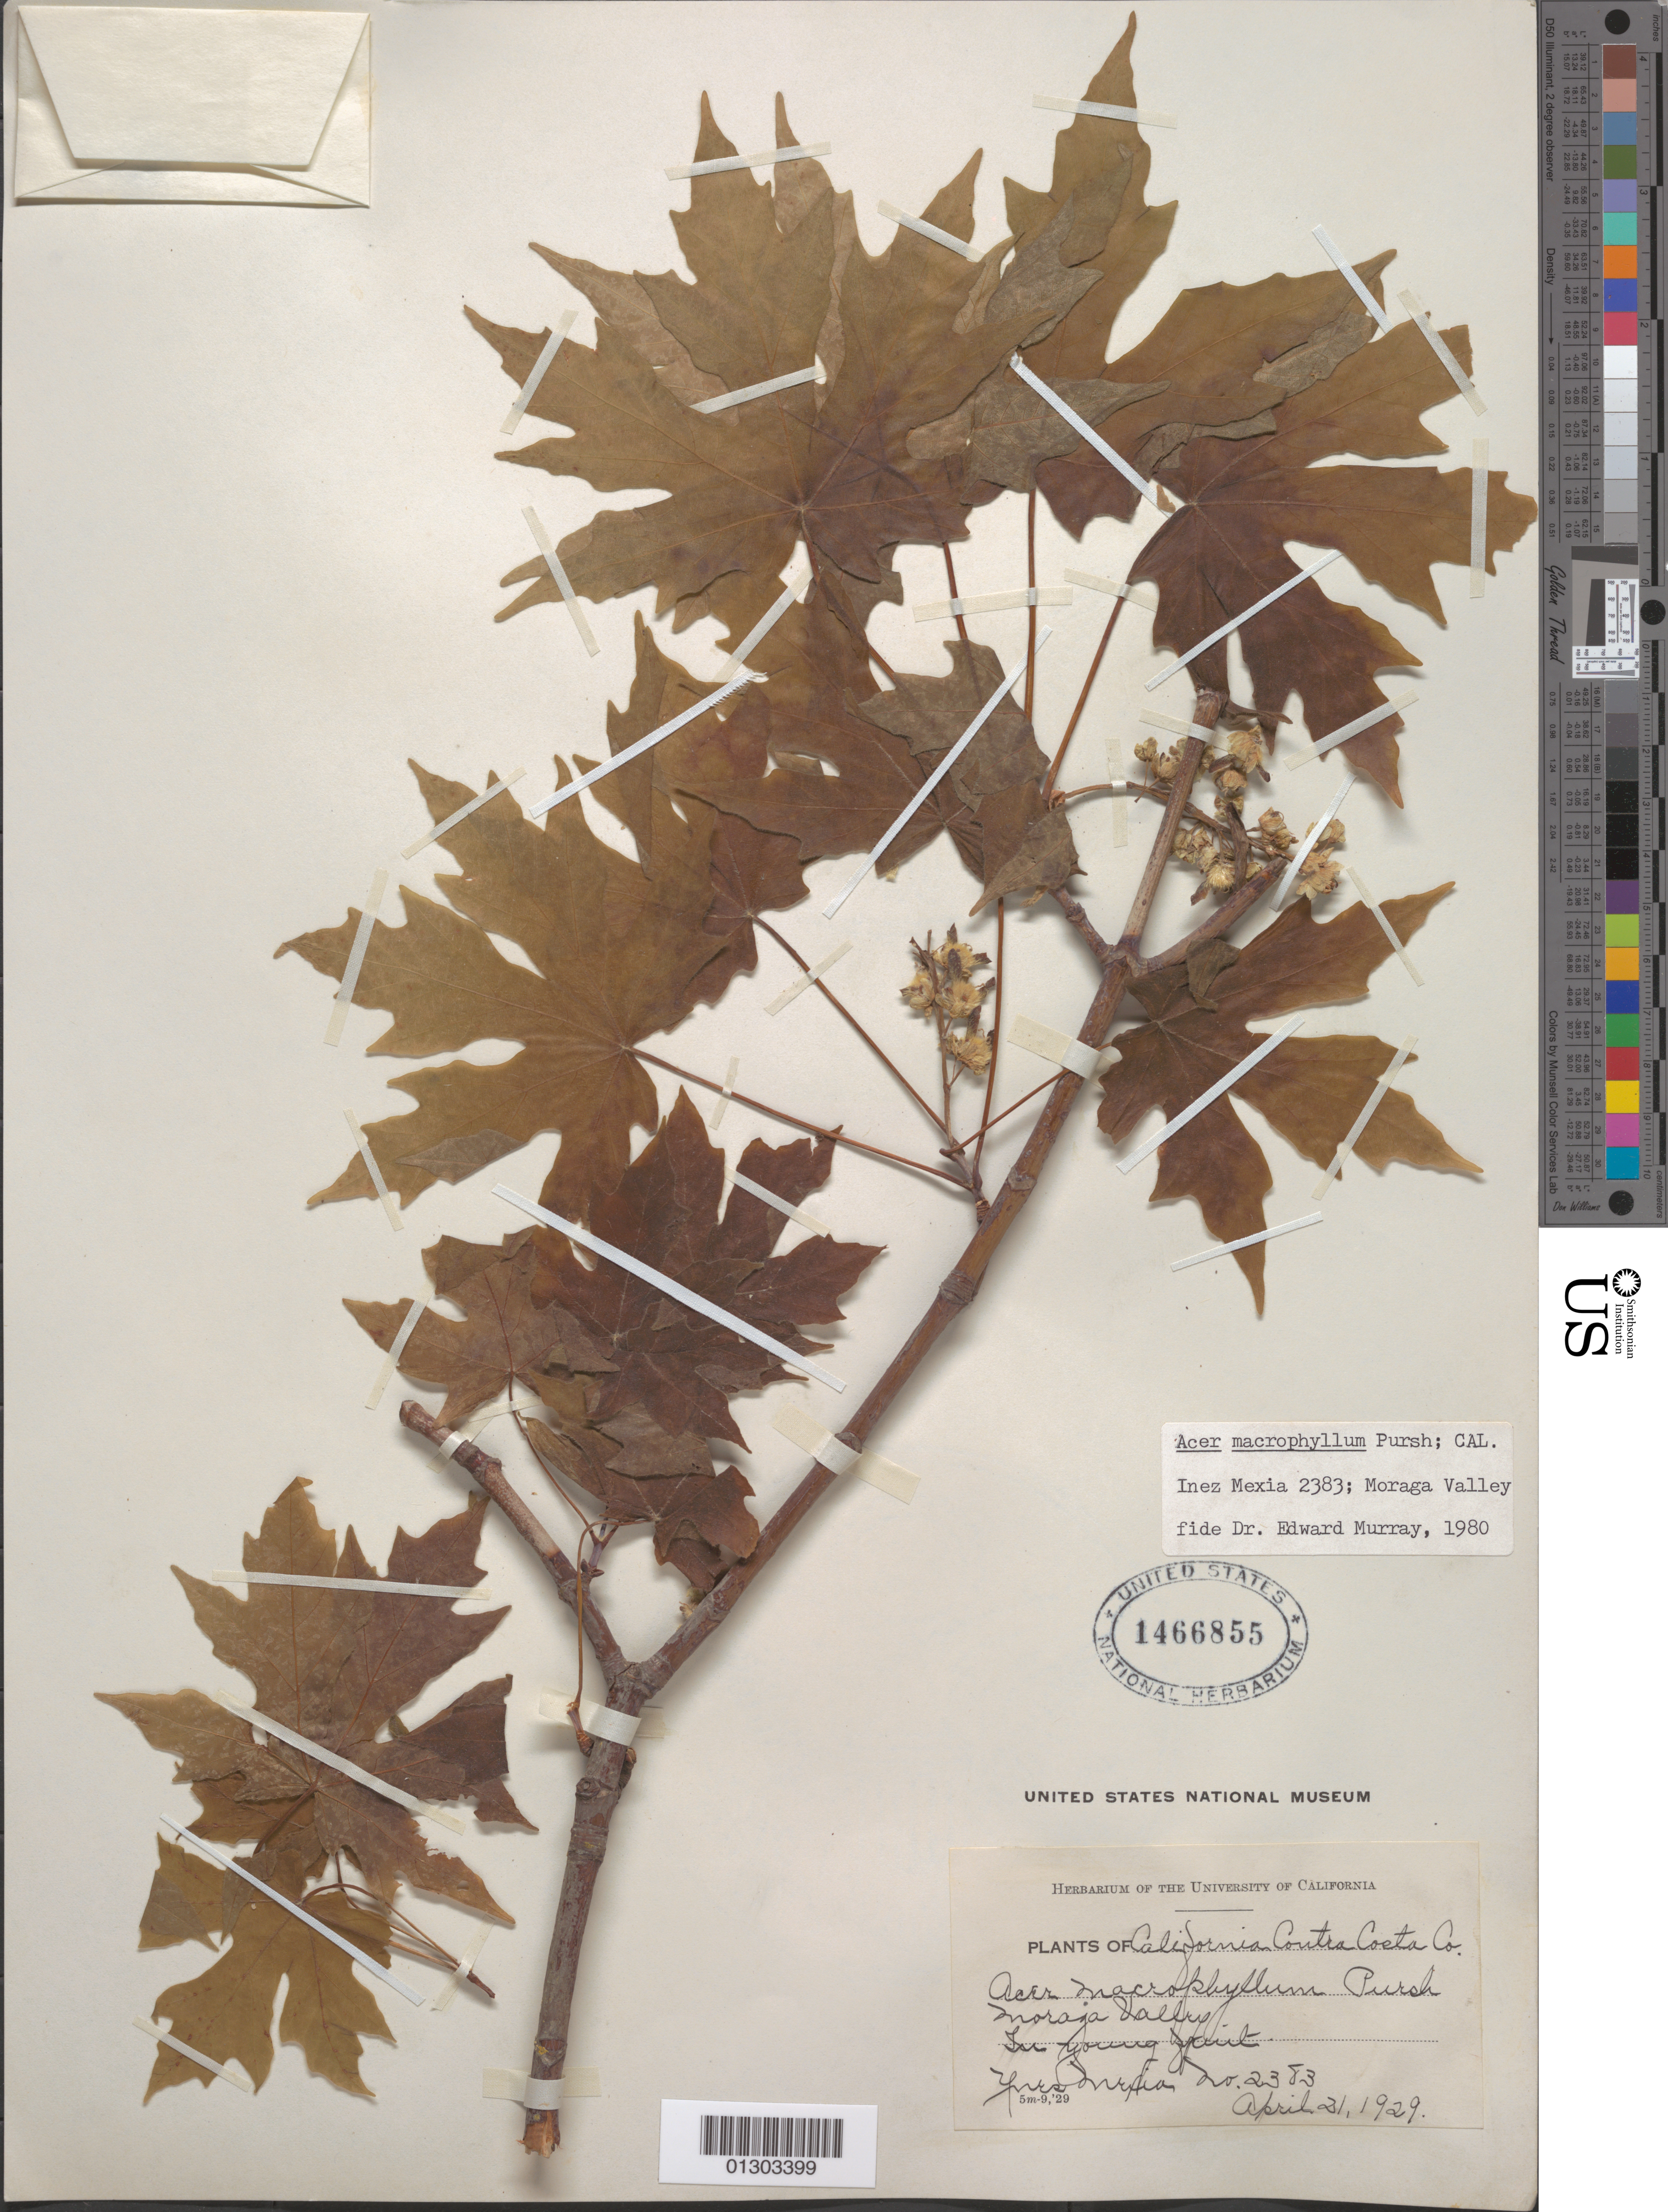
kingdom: Plantae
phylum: Tracheophyta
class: Magnoliopsida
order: Sapindales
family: Sapindaceae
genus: Acer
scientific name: Acer macrophyllum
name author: Pursh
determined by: Murray, Edward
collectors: Y. Mexia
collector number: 2383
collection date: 1929-04-21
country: United States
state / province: California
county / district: Contra Costa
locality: Contra Costa County, Moraga Valley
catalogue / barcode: US 1466855